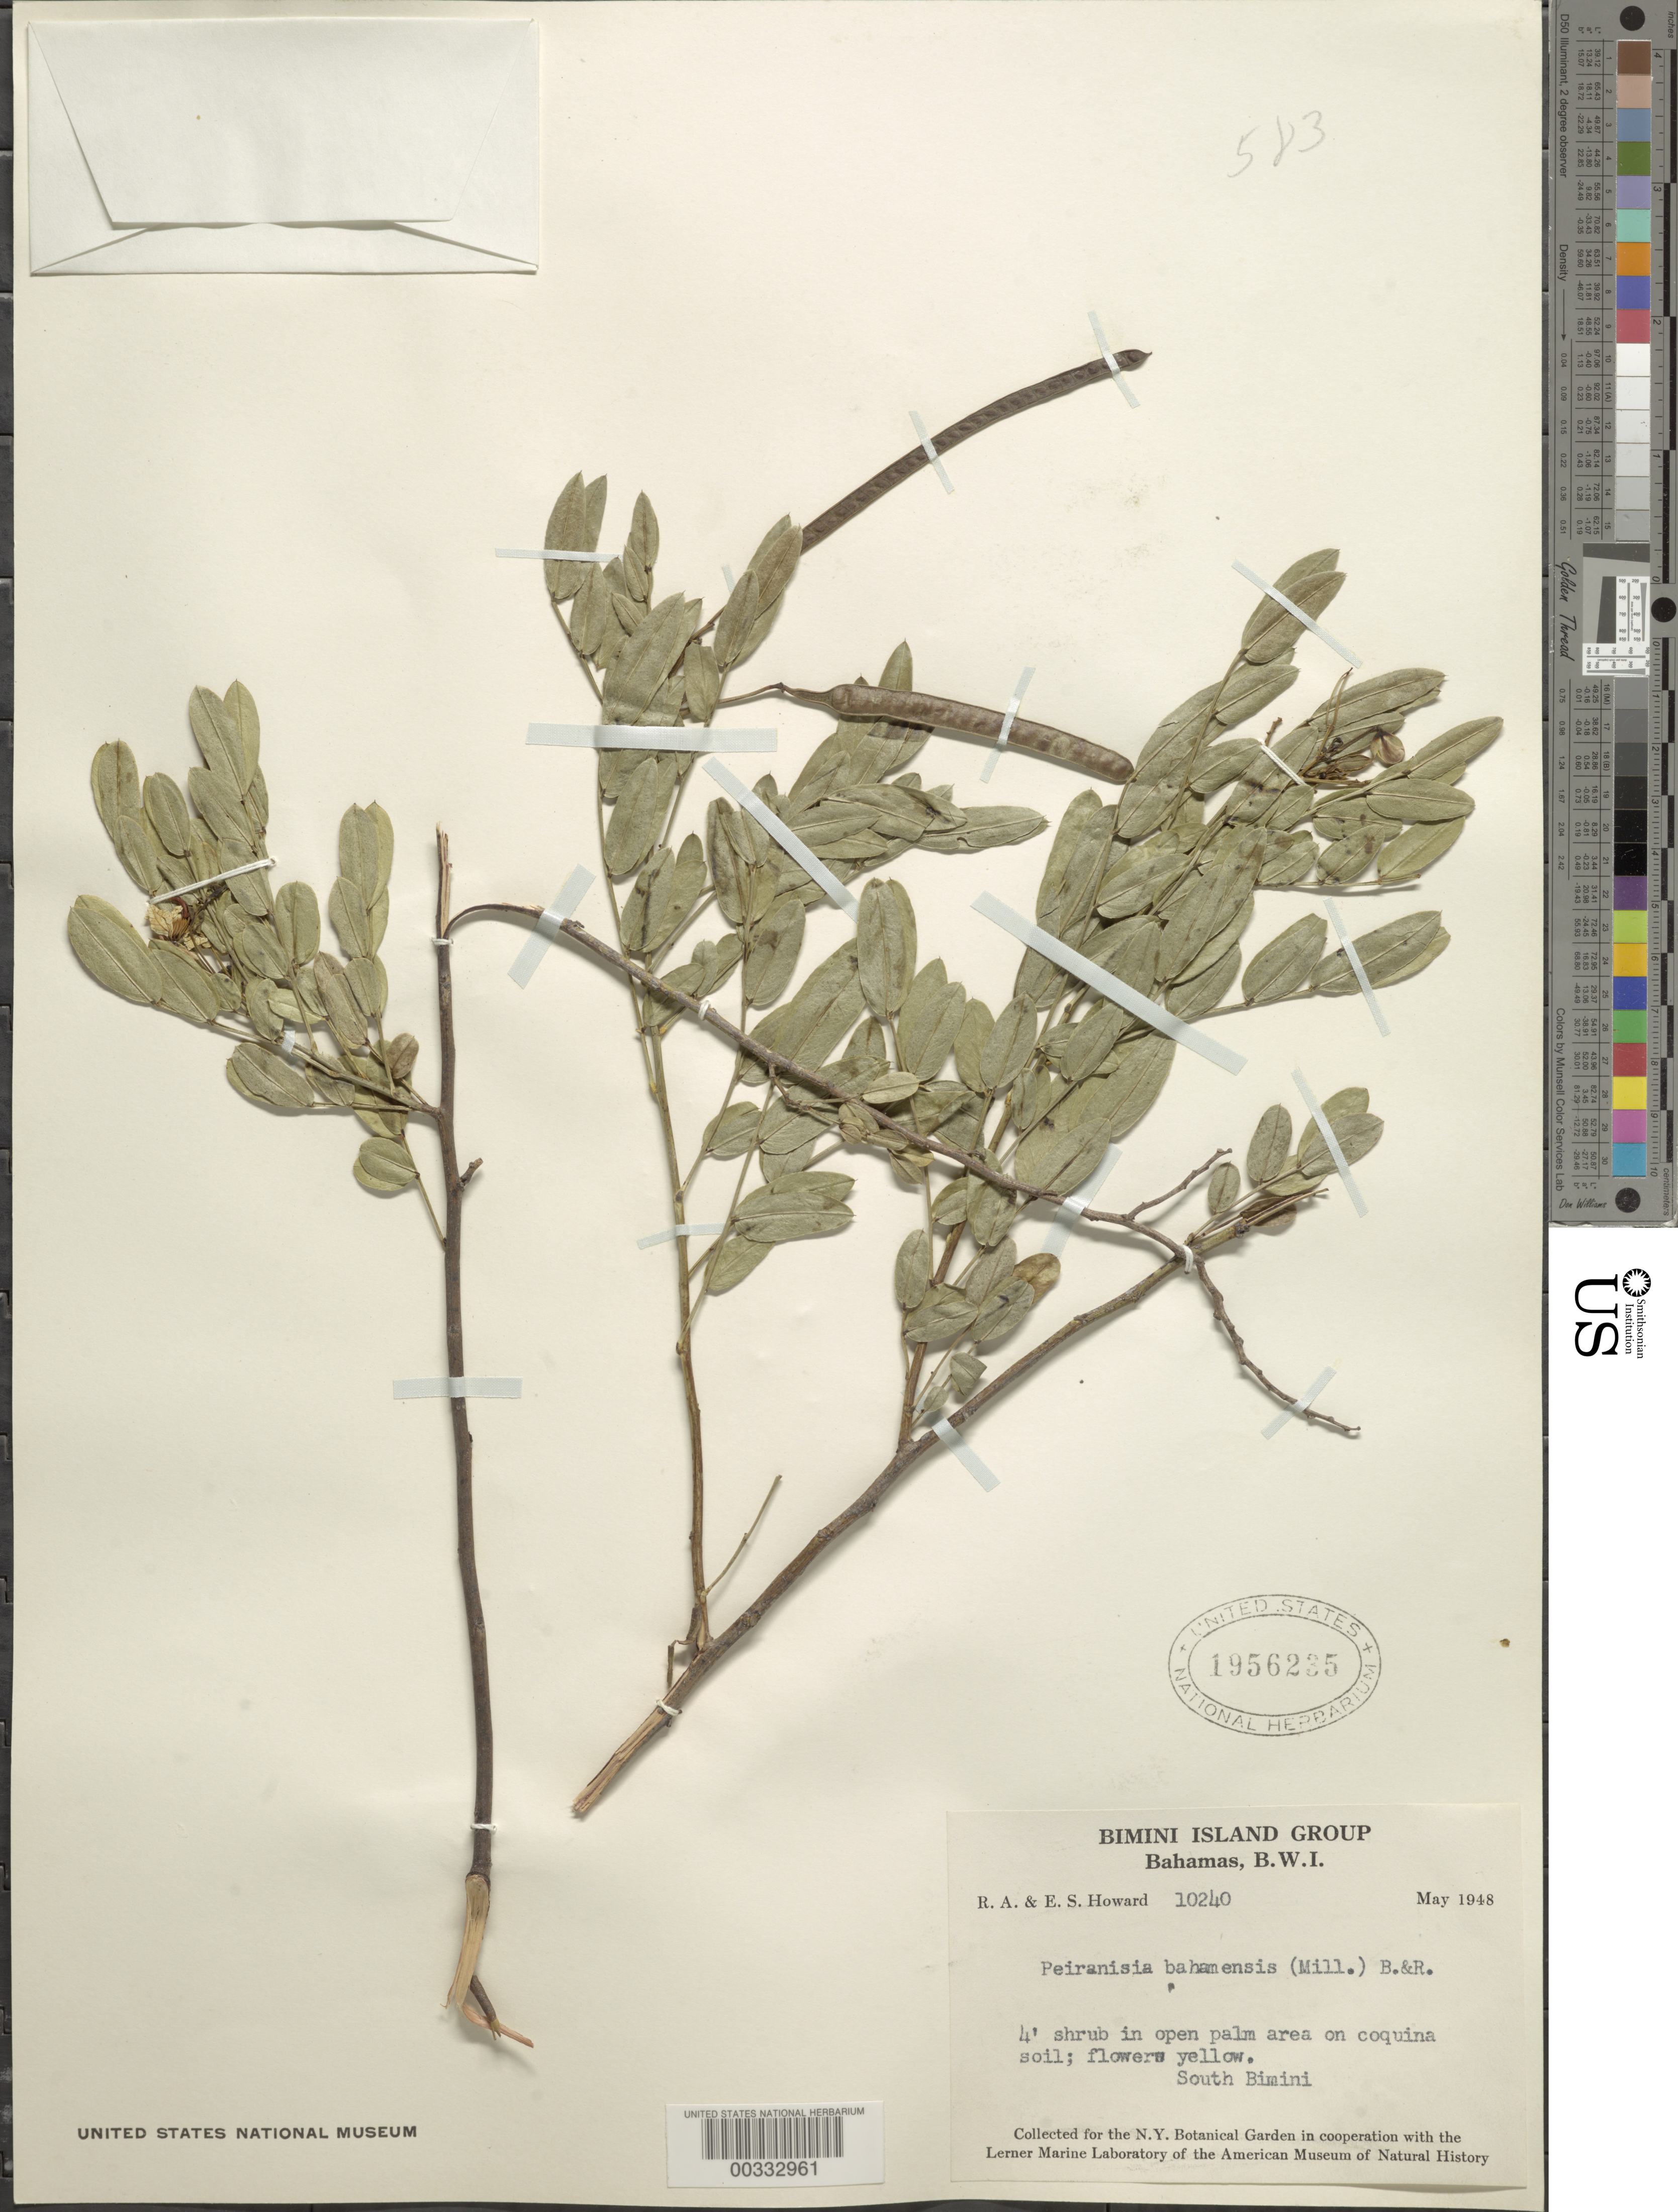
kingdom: Plantae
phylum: Tracheophyta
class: Magnoliopsida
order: Fabales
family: Fabaceae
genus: Senna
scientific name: Senna ligustrina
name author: (L.) H.S. Irwin & Barneby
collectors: R. A. Howard & E. S. Howard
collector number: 10240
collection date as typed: May 1948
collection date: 1948-05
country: Bahamas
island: Bimini Is.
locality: South bimini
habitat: In open palm area on coquina soil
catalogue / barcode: US 1956235